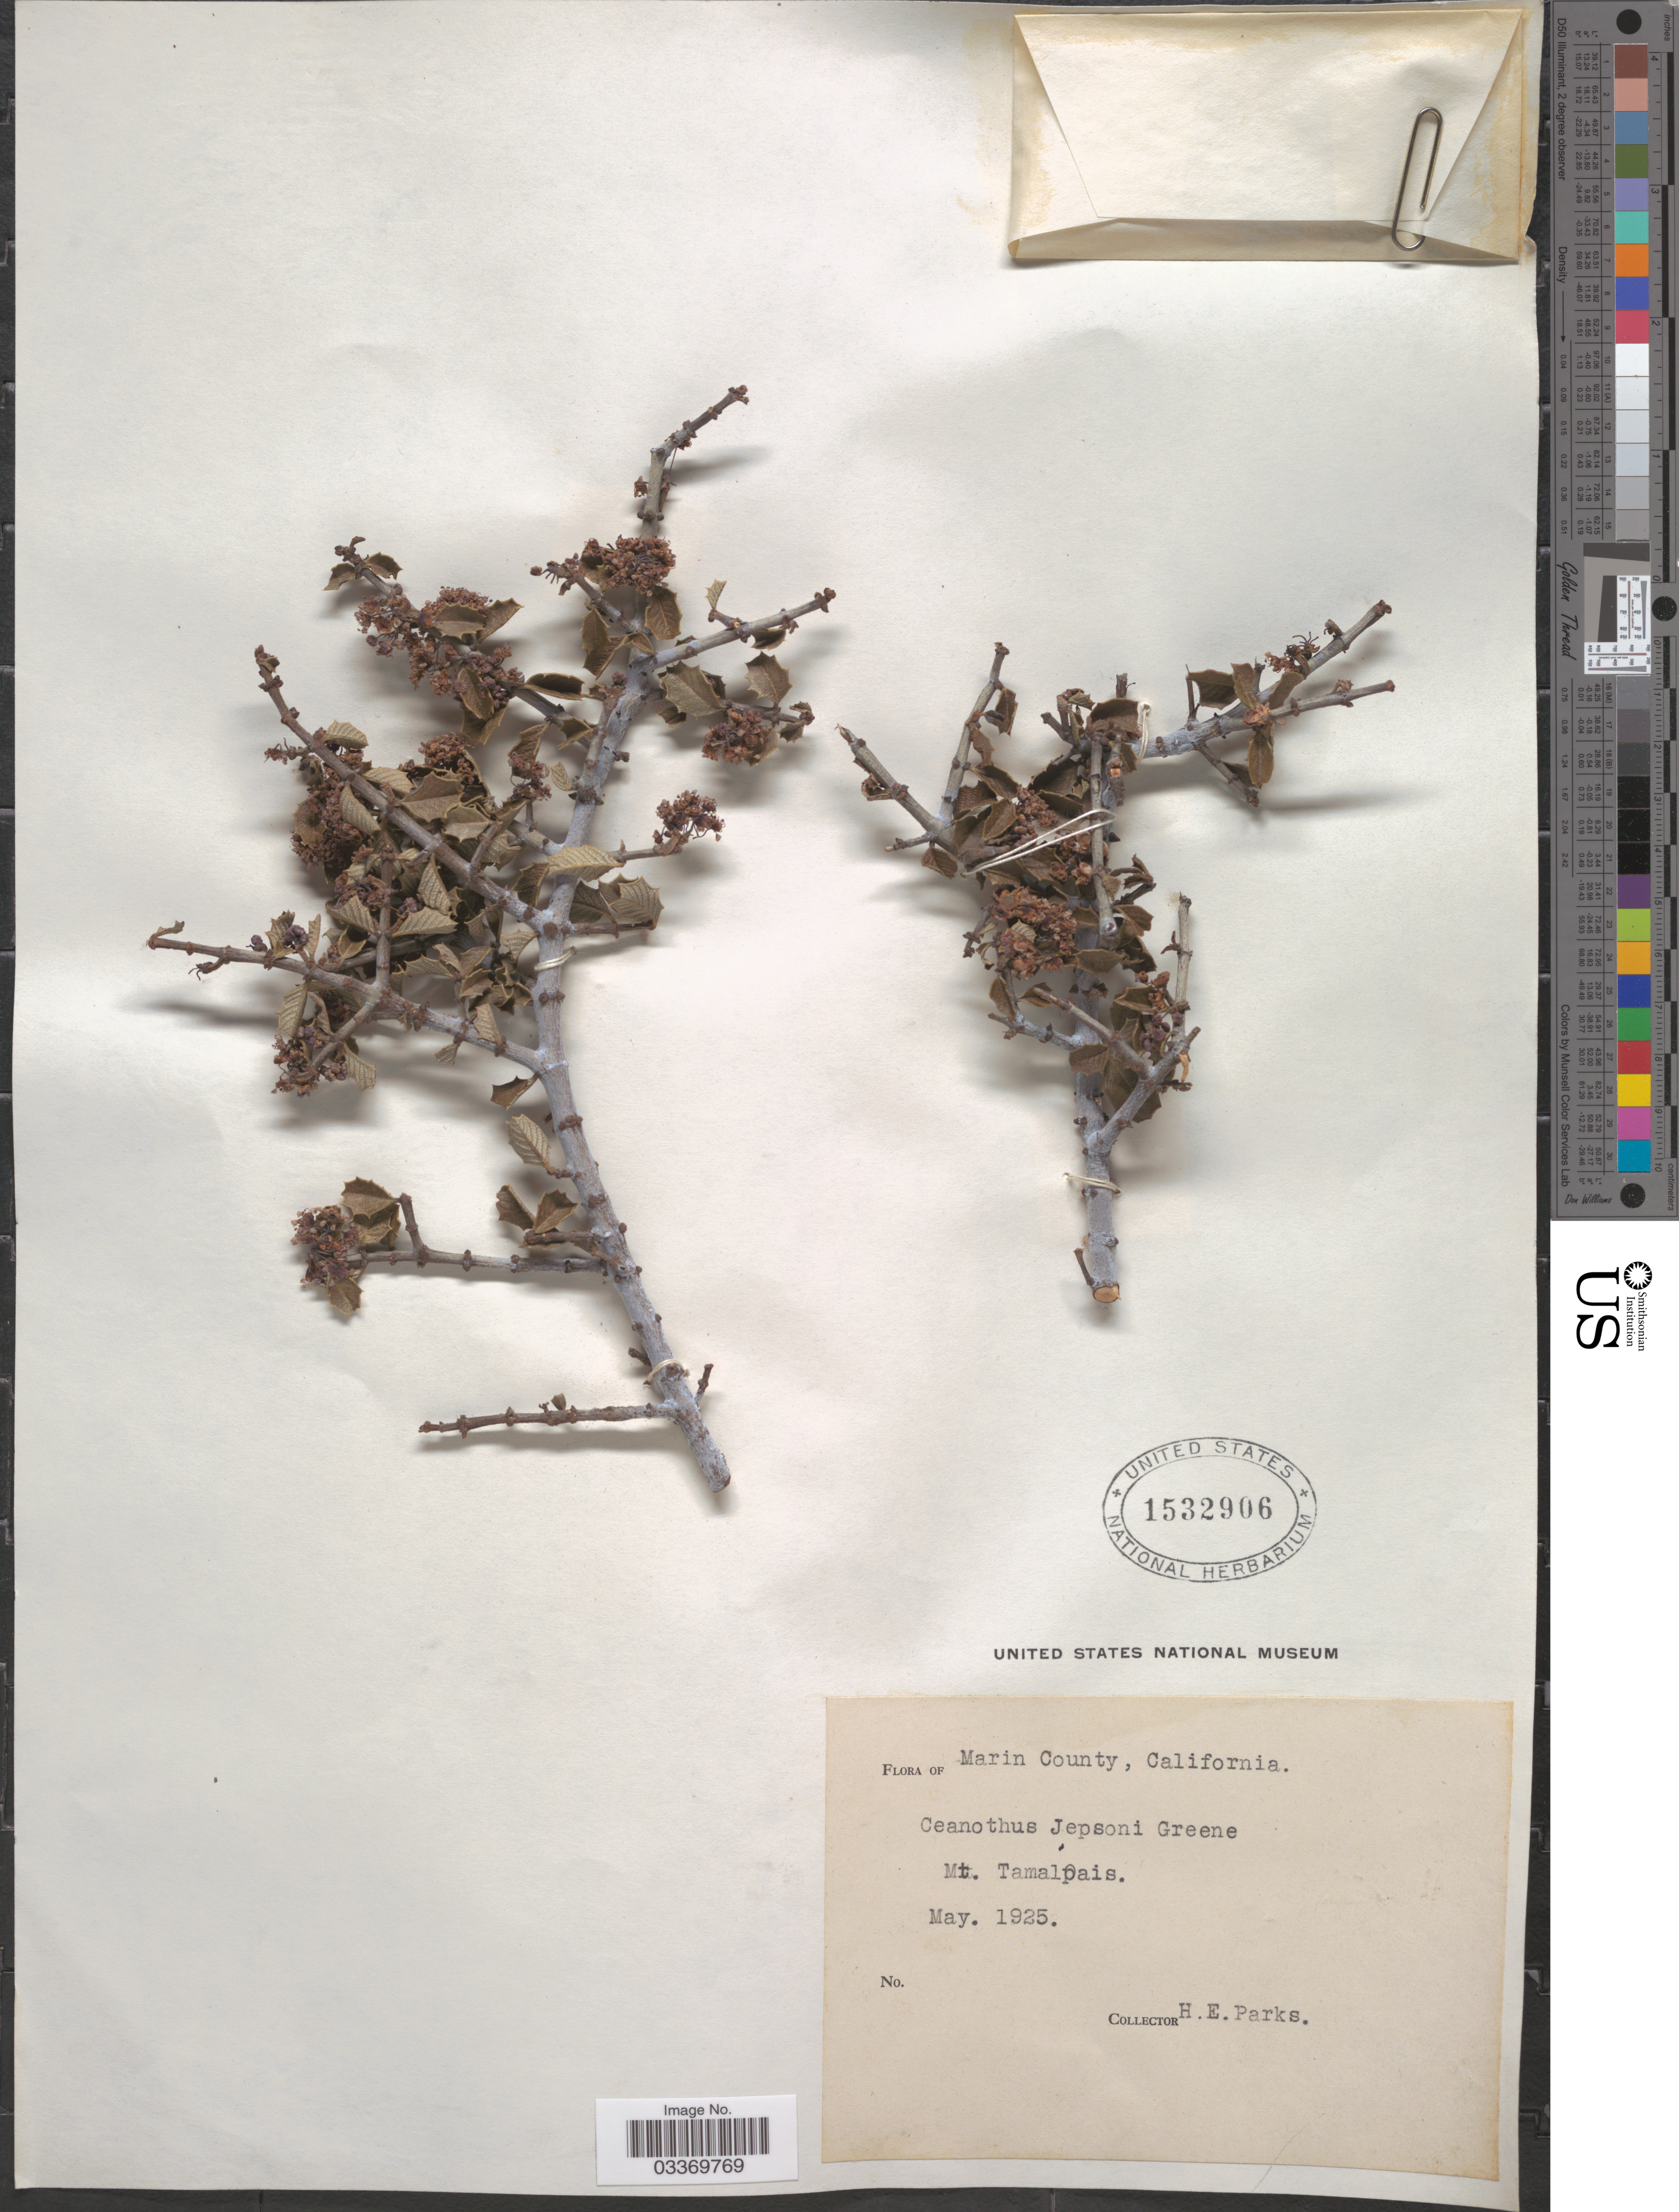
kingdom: Plantae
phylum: Tracheophyta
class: Magnoliopsida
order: Rosales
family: Rhamnaceae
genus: Ceanothus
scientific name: Ceanothus jepsonii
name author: Greene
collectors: H. E. Parks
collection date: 1925-05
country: United States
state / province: California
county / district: Marin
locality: Marin County. Mt. Tamalpais.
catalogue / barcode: US 1532906